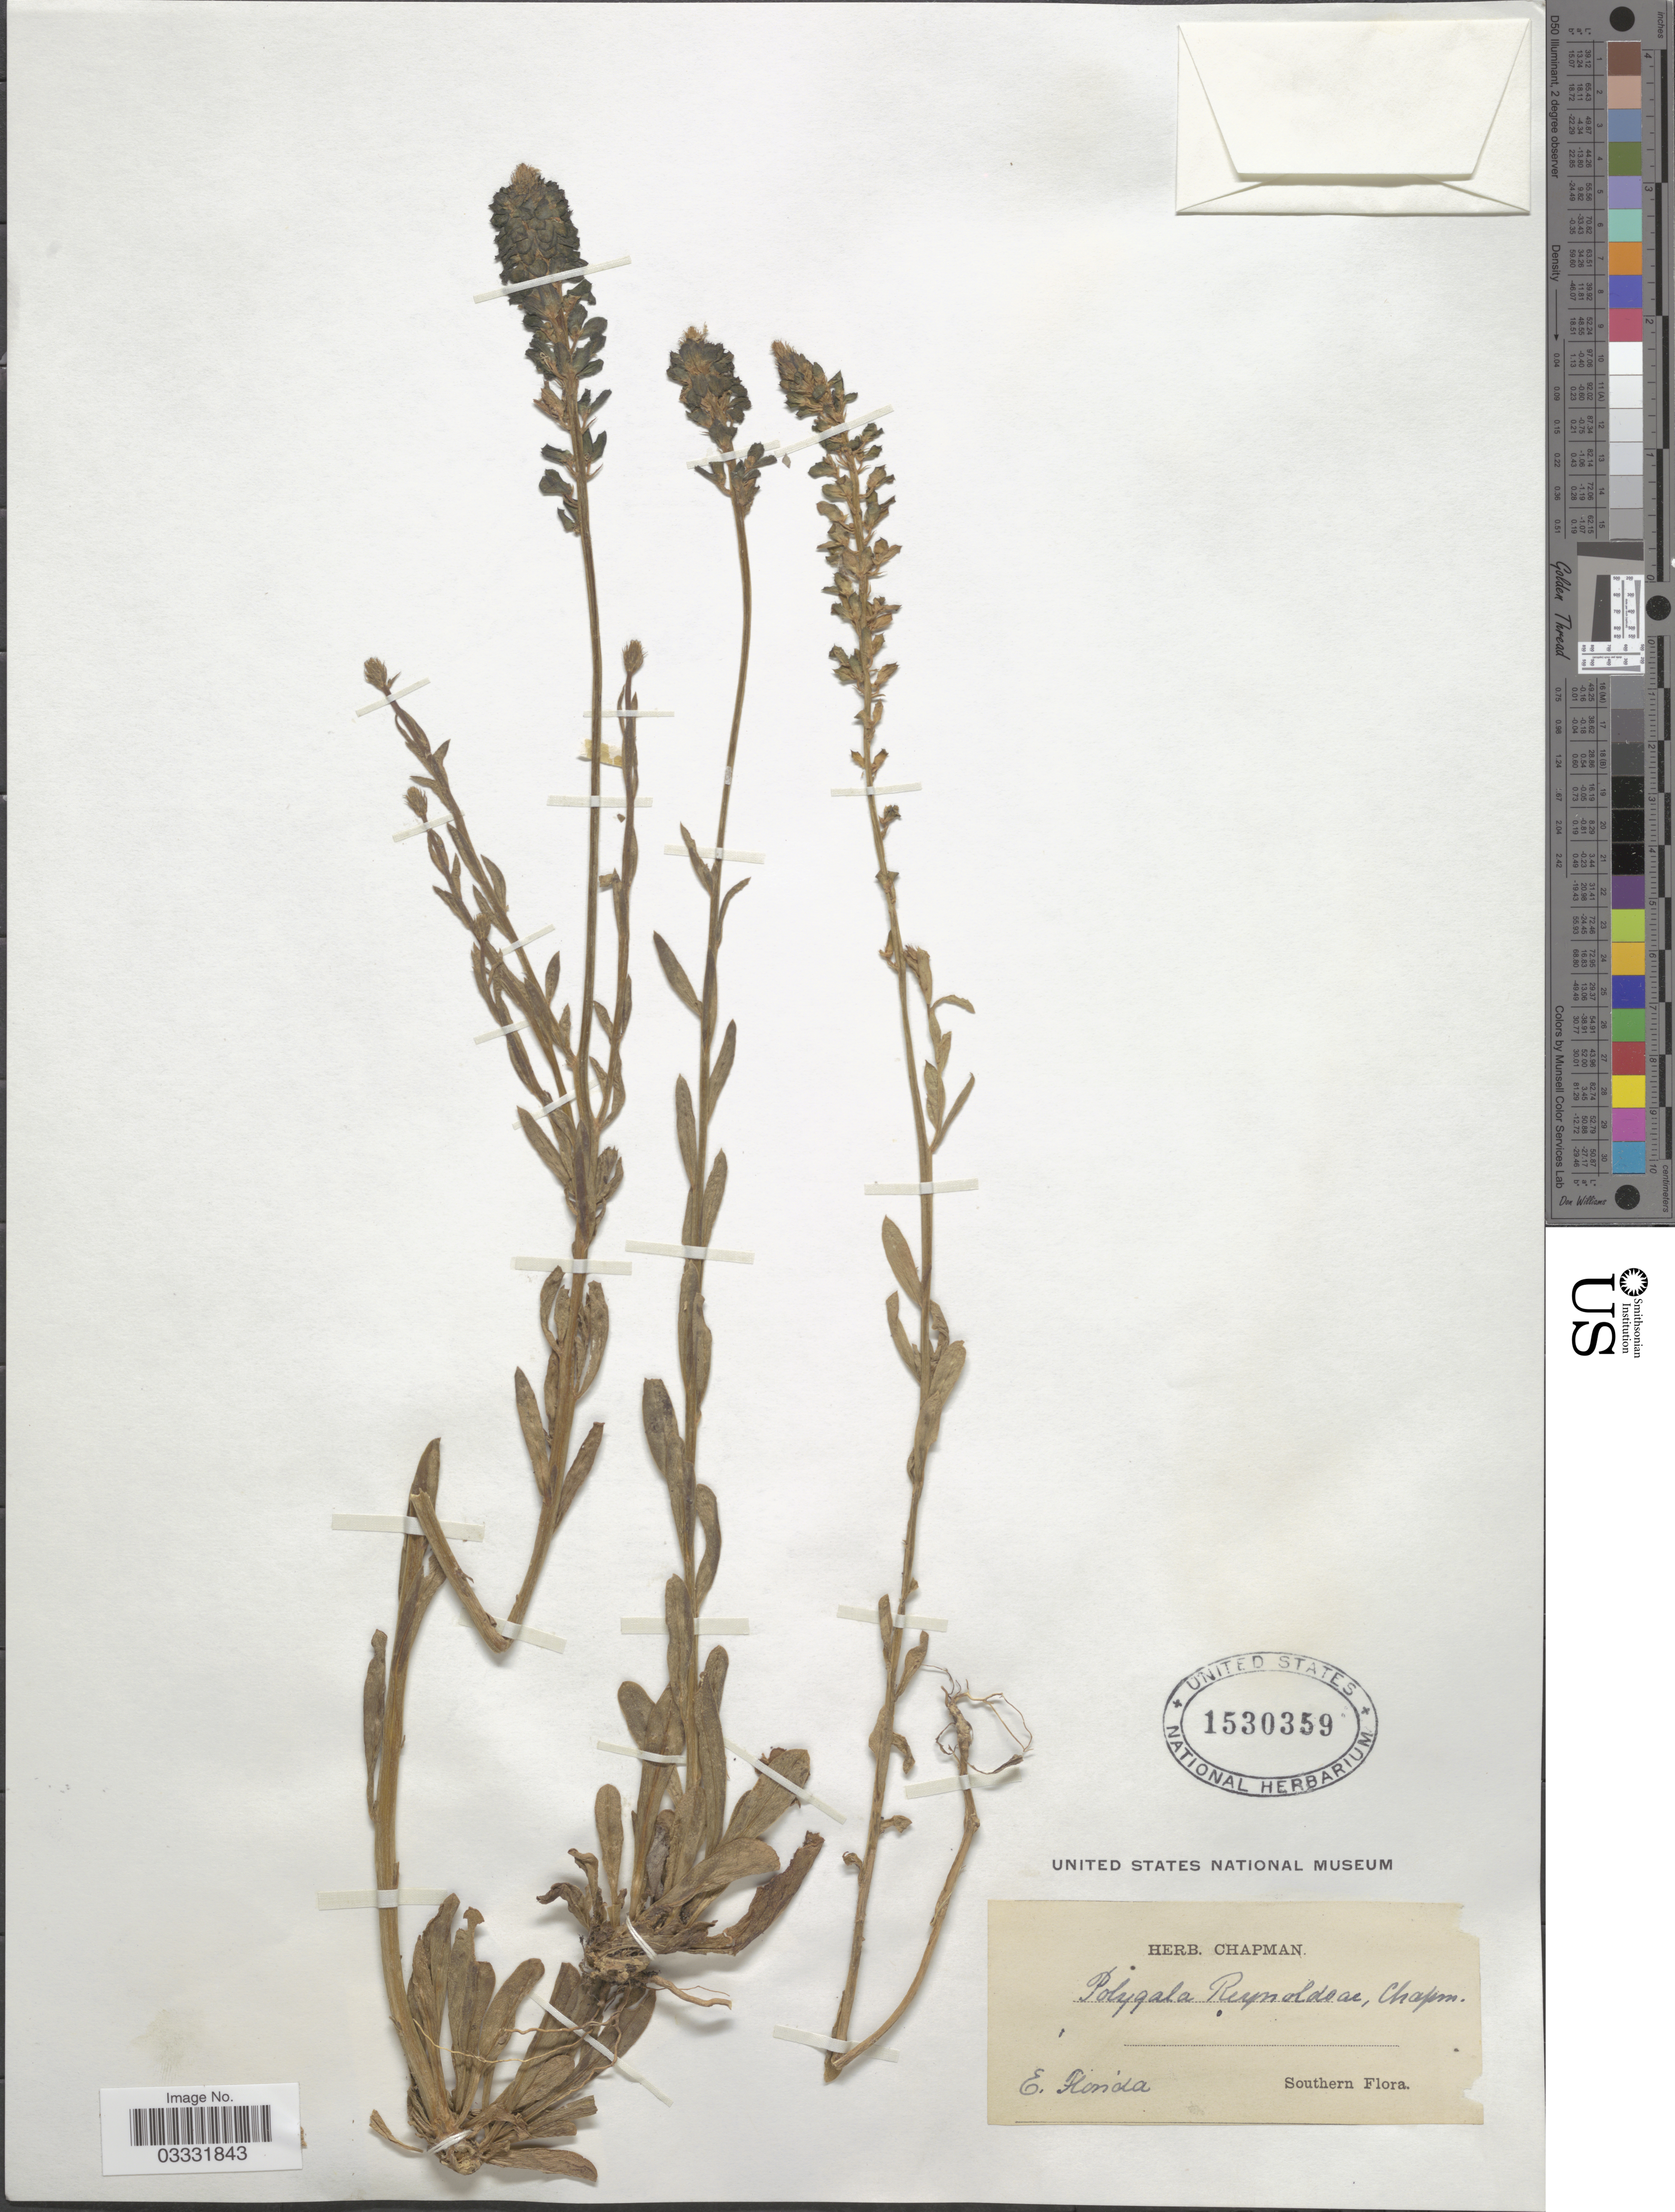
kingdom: Plantae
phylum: Tracheophyta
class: Magnoliopsida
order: Fabales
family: Polygalaceae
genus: Polygala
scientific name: Polygala reynoldsiae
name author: Chapm.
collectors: ex herb. Chapman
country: United States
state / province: Florida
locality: E. Florida. Southern Flora.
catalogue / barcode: US 1530359